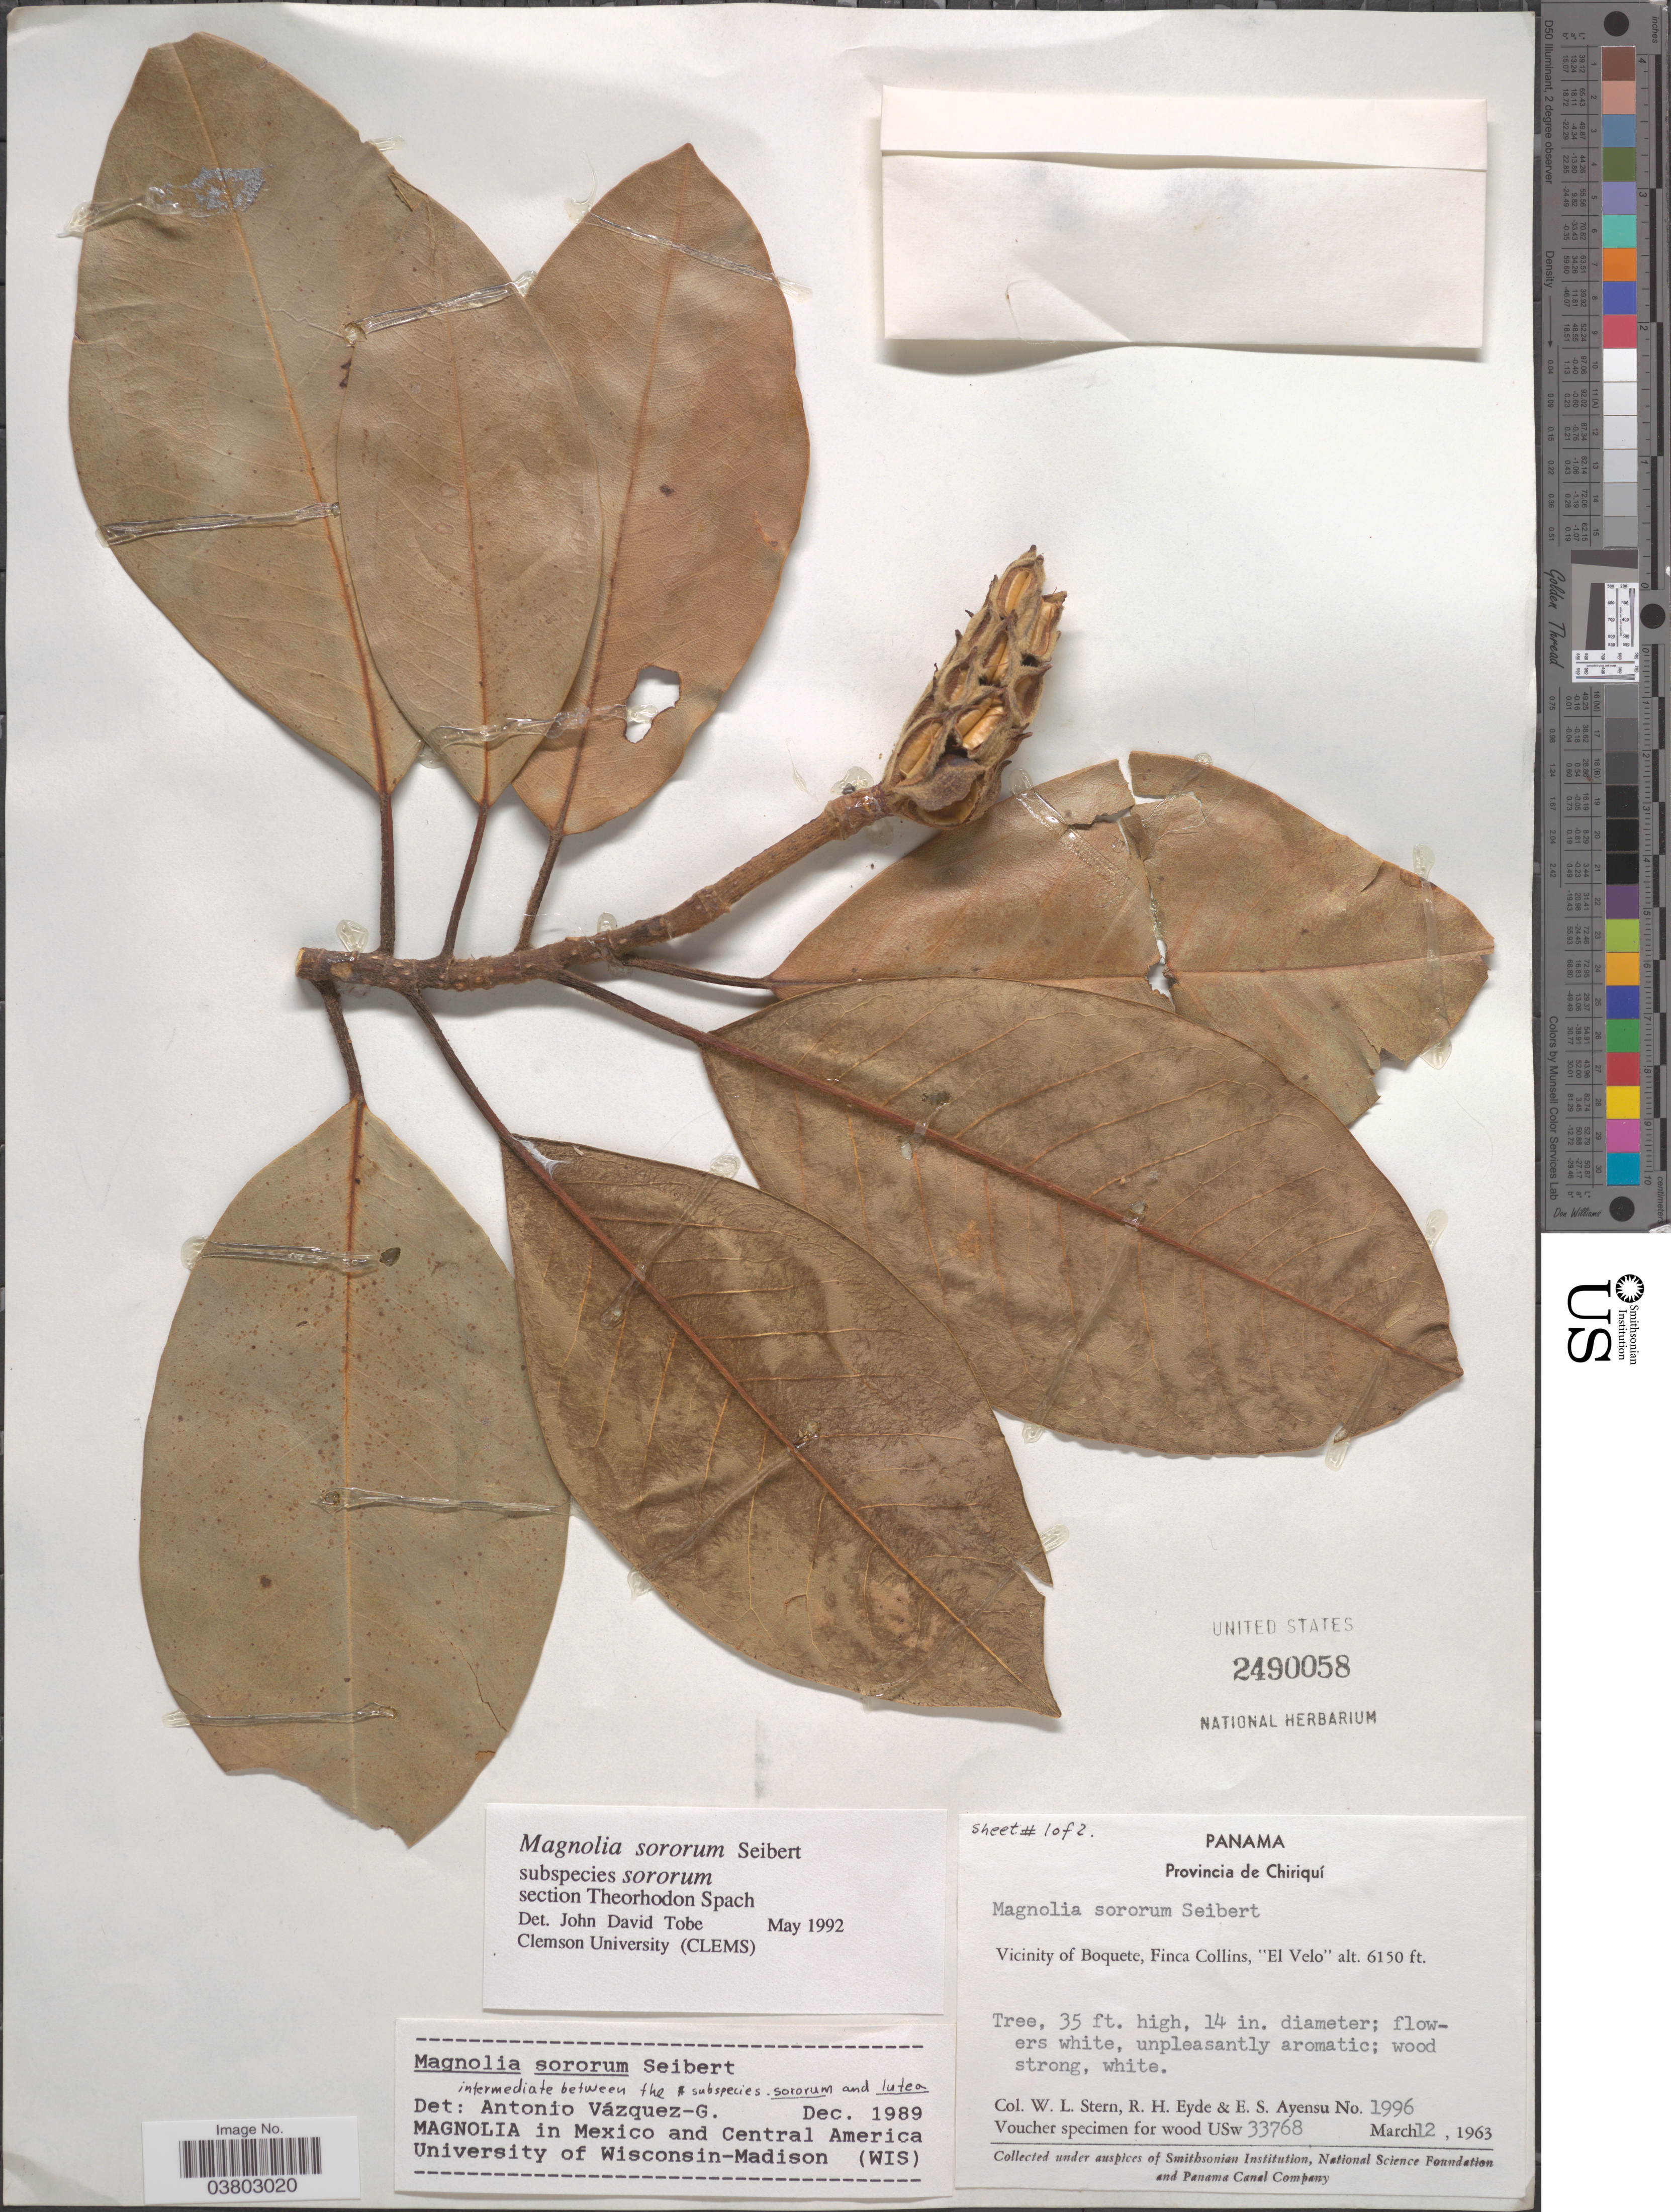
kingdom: Plantae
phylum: Tracheophyta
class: Magnoliopsida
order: Magnoliales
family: Magnoliaceae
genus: Magnolia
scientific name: Magnolia sororum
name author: Seibert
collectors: W. L. Stern, R. H. Eyde & E. S. Ayensu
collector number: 1996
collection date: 1963-03-12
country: Panama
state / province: Chiriqui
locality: Vicinity of Boquete, Finca Collins, 'El Velo'.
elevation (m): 1875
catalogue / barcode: US 2490058